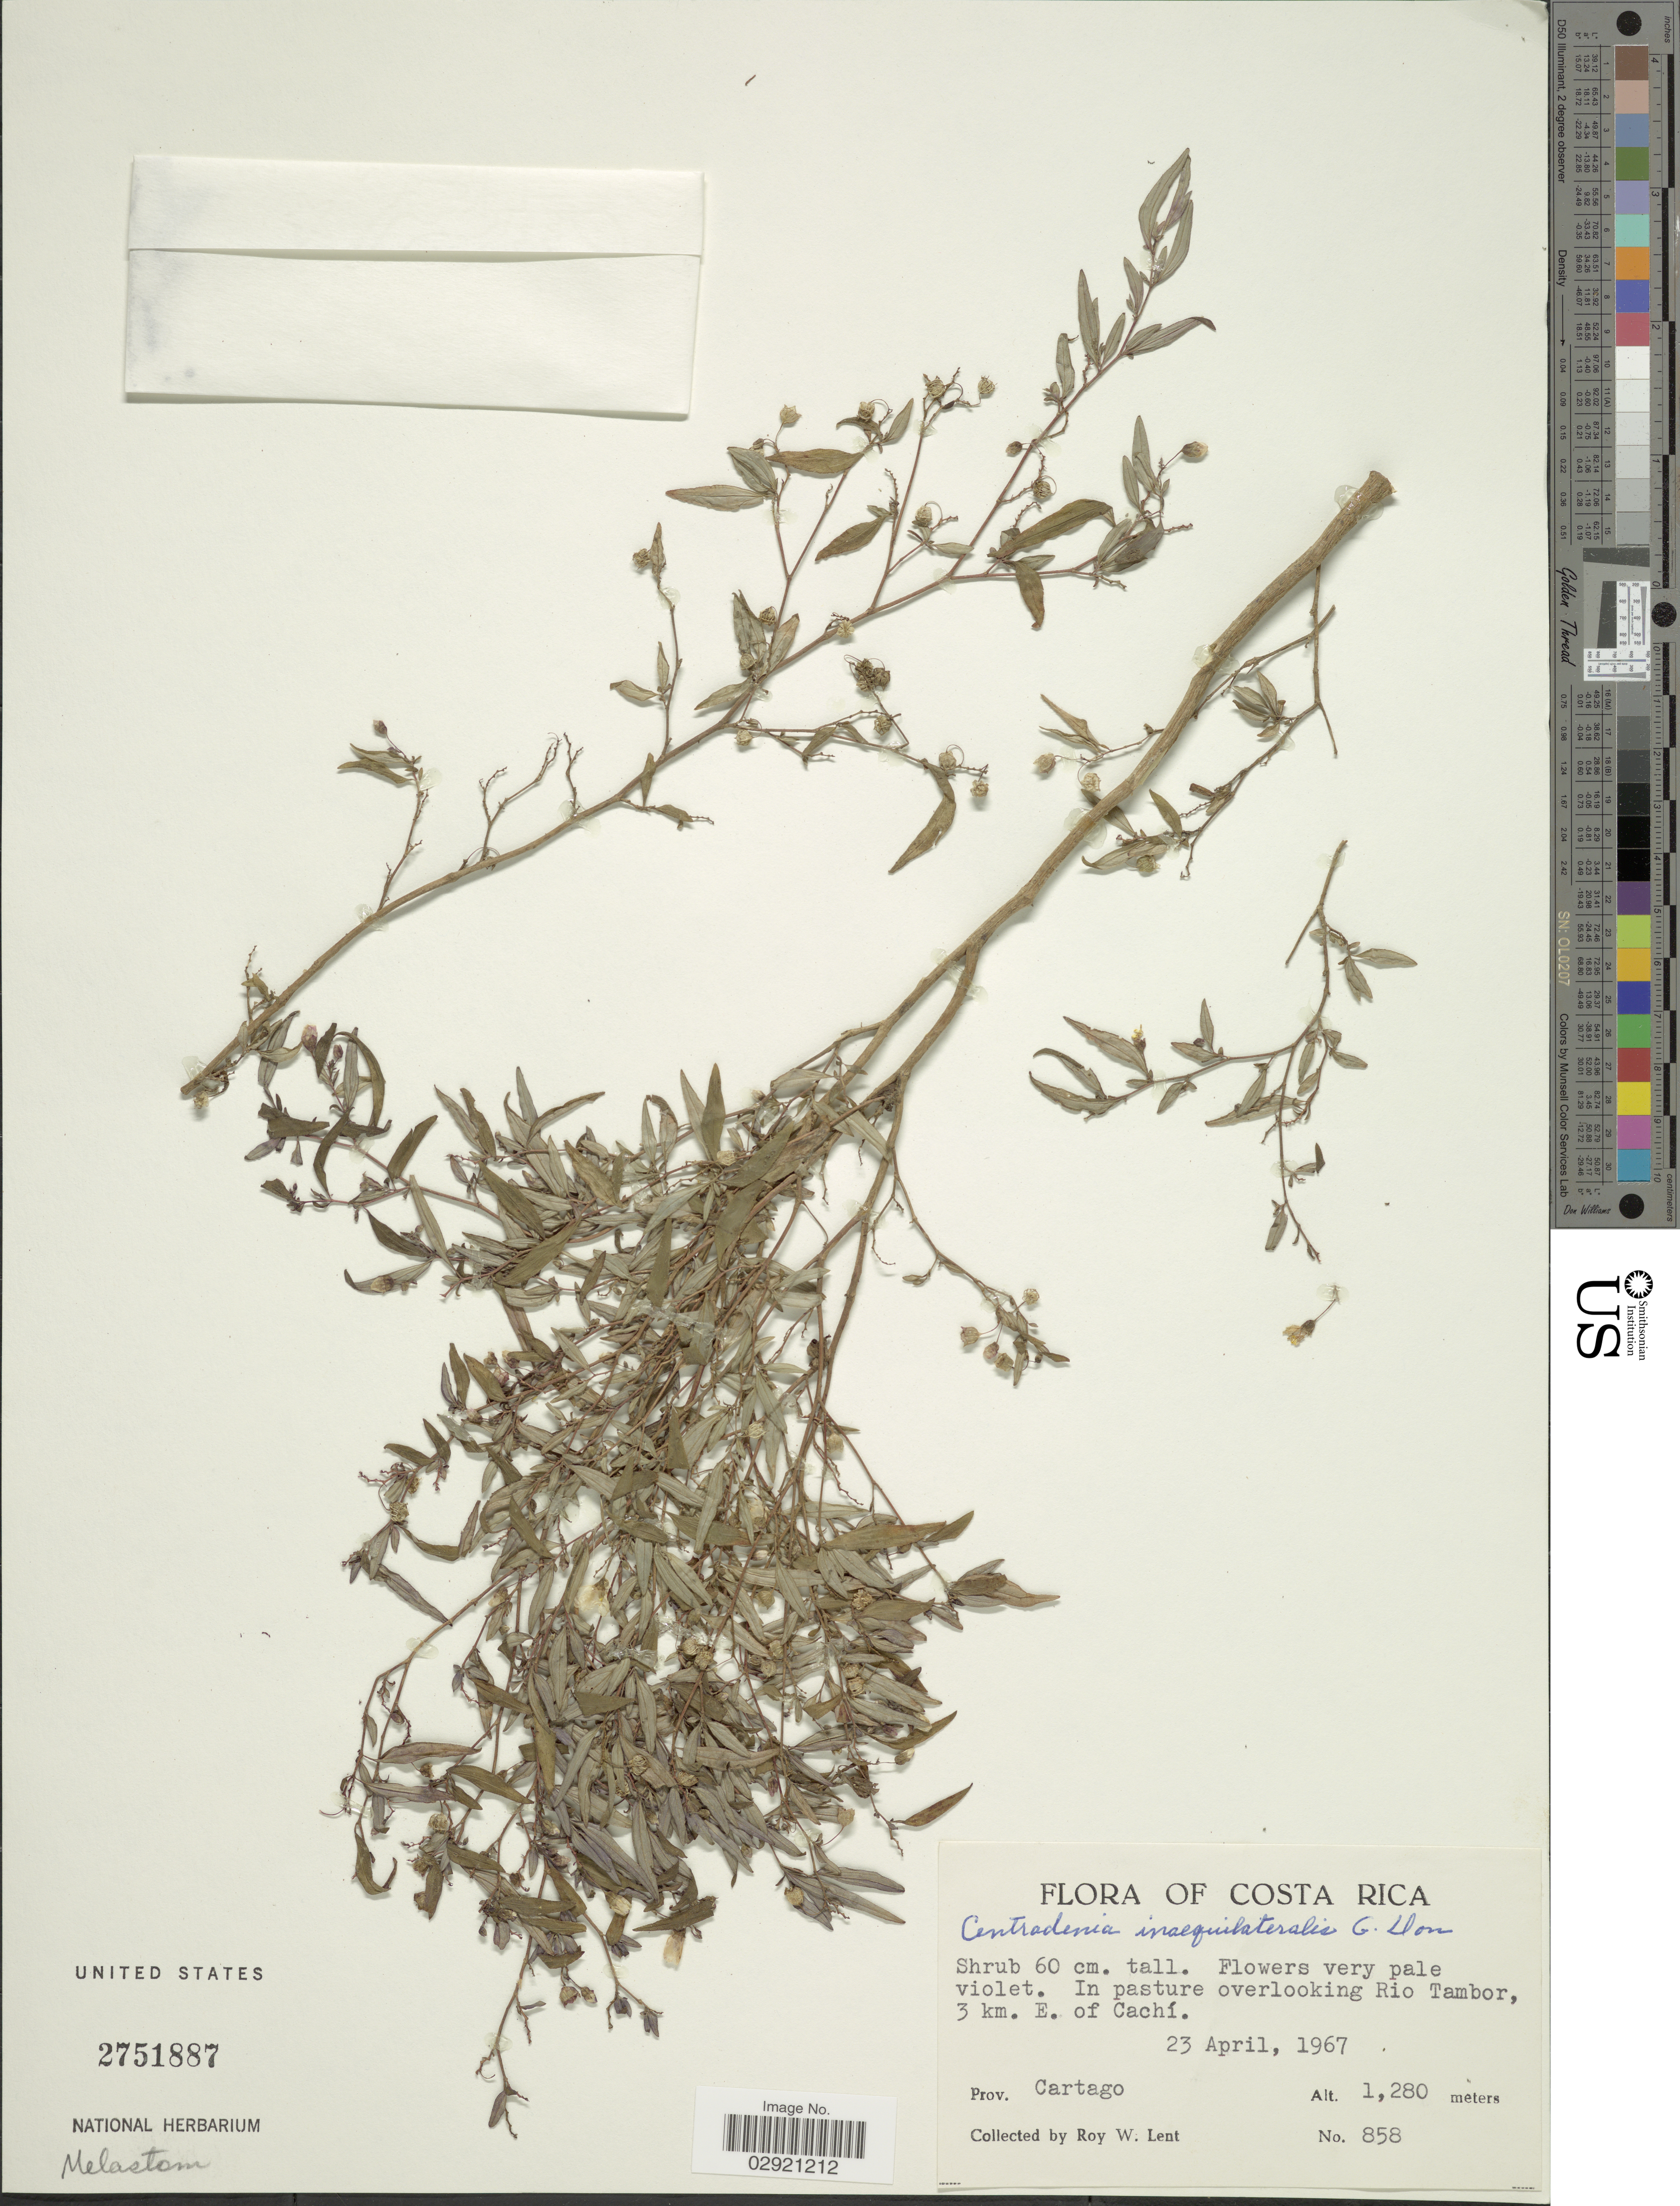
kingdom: Plantae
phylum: Tracheophyta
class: Magnoliopsida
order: Myrtales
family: Melastomataceae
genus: Centradenia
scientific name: Centradenia inaequilateralis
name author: (Gleason) G. Don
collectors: R. W. Lent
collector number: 858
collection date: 1967-04-23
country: Costa Rica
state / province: Cartago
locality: Overlooking Rio Tambor, 3 km. E. of Cachí.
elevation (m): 1280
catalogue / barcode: US 2751887